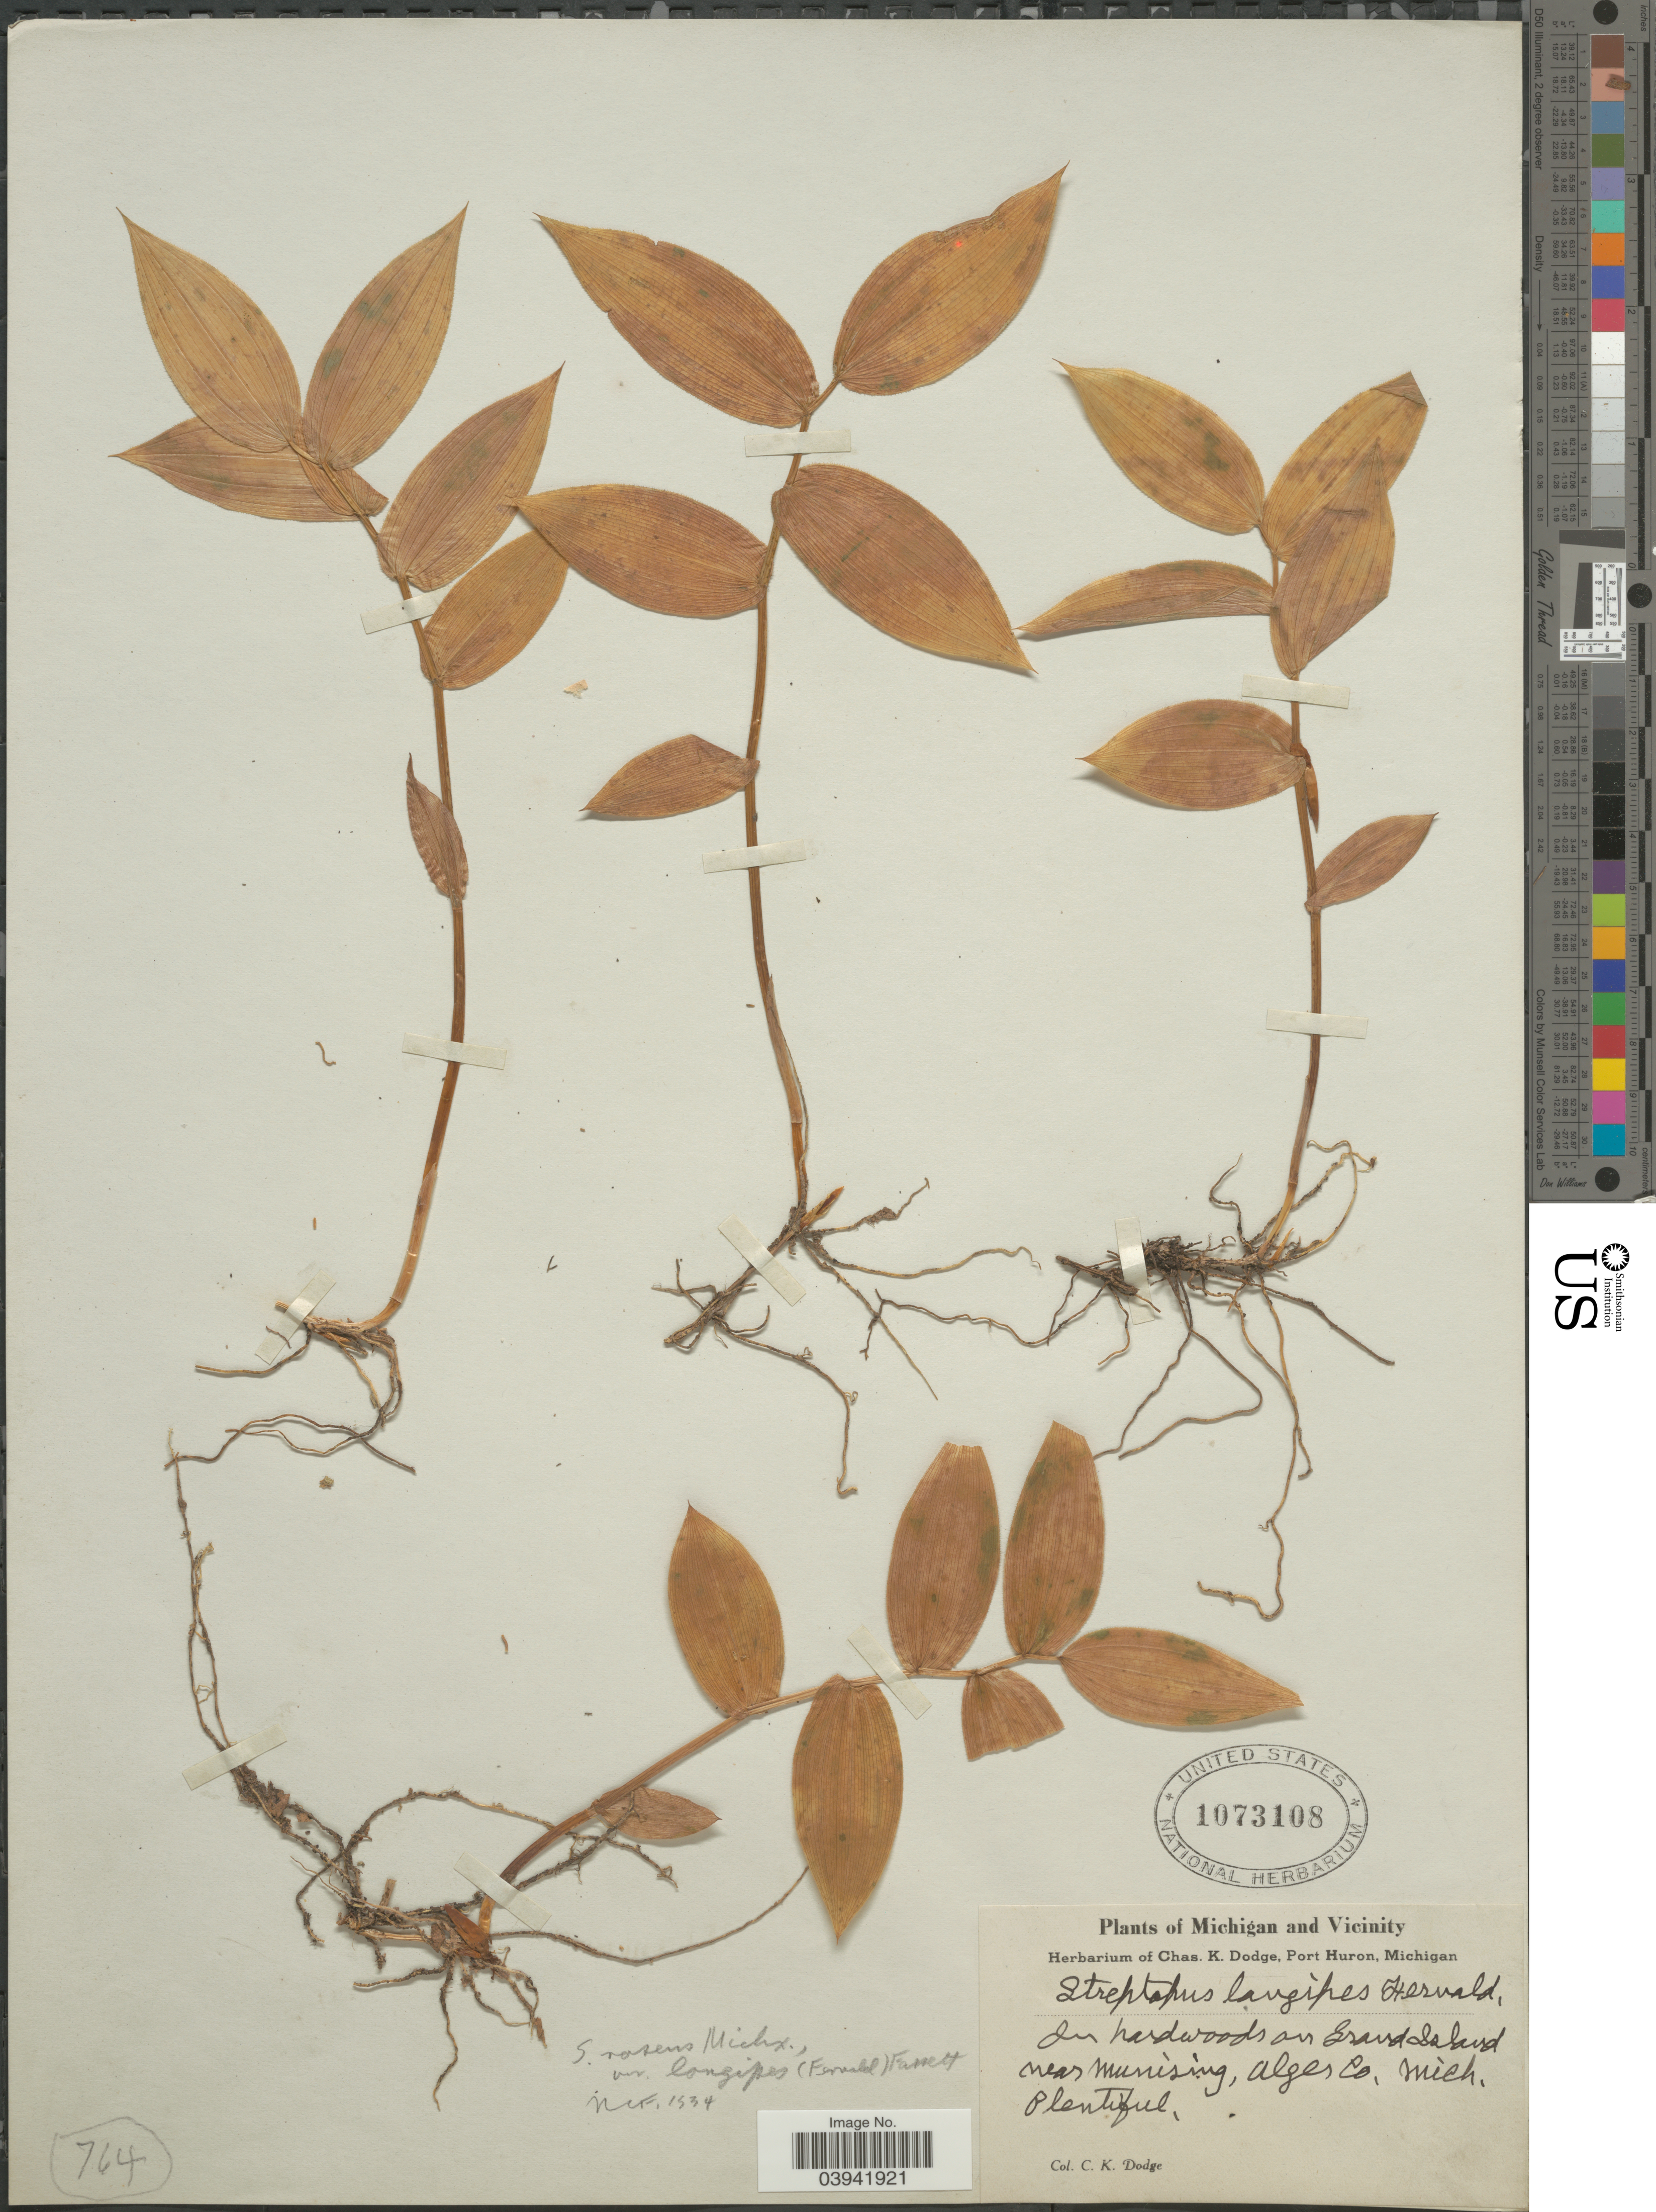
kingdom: Plantae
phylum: Tracheophyta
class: Liliopsida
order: Liliales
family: Liliaceae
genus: Streptopus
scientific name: Streptopus roseus var. longipes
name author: (Fernald) Fassett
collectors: C. Dodge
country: United States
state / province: Michigan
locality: Michigan and Vicinity. In hardwoods on Grand Island near Munising, Alger Co.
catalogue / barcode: US 1073108